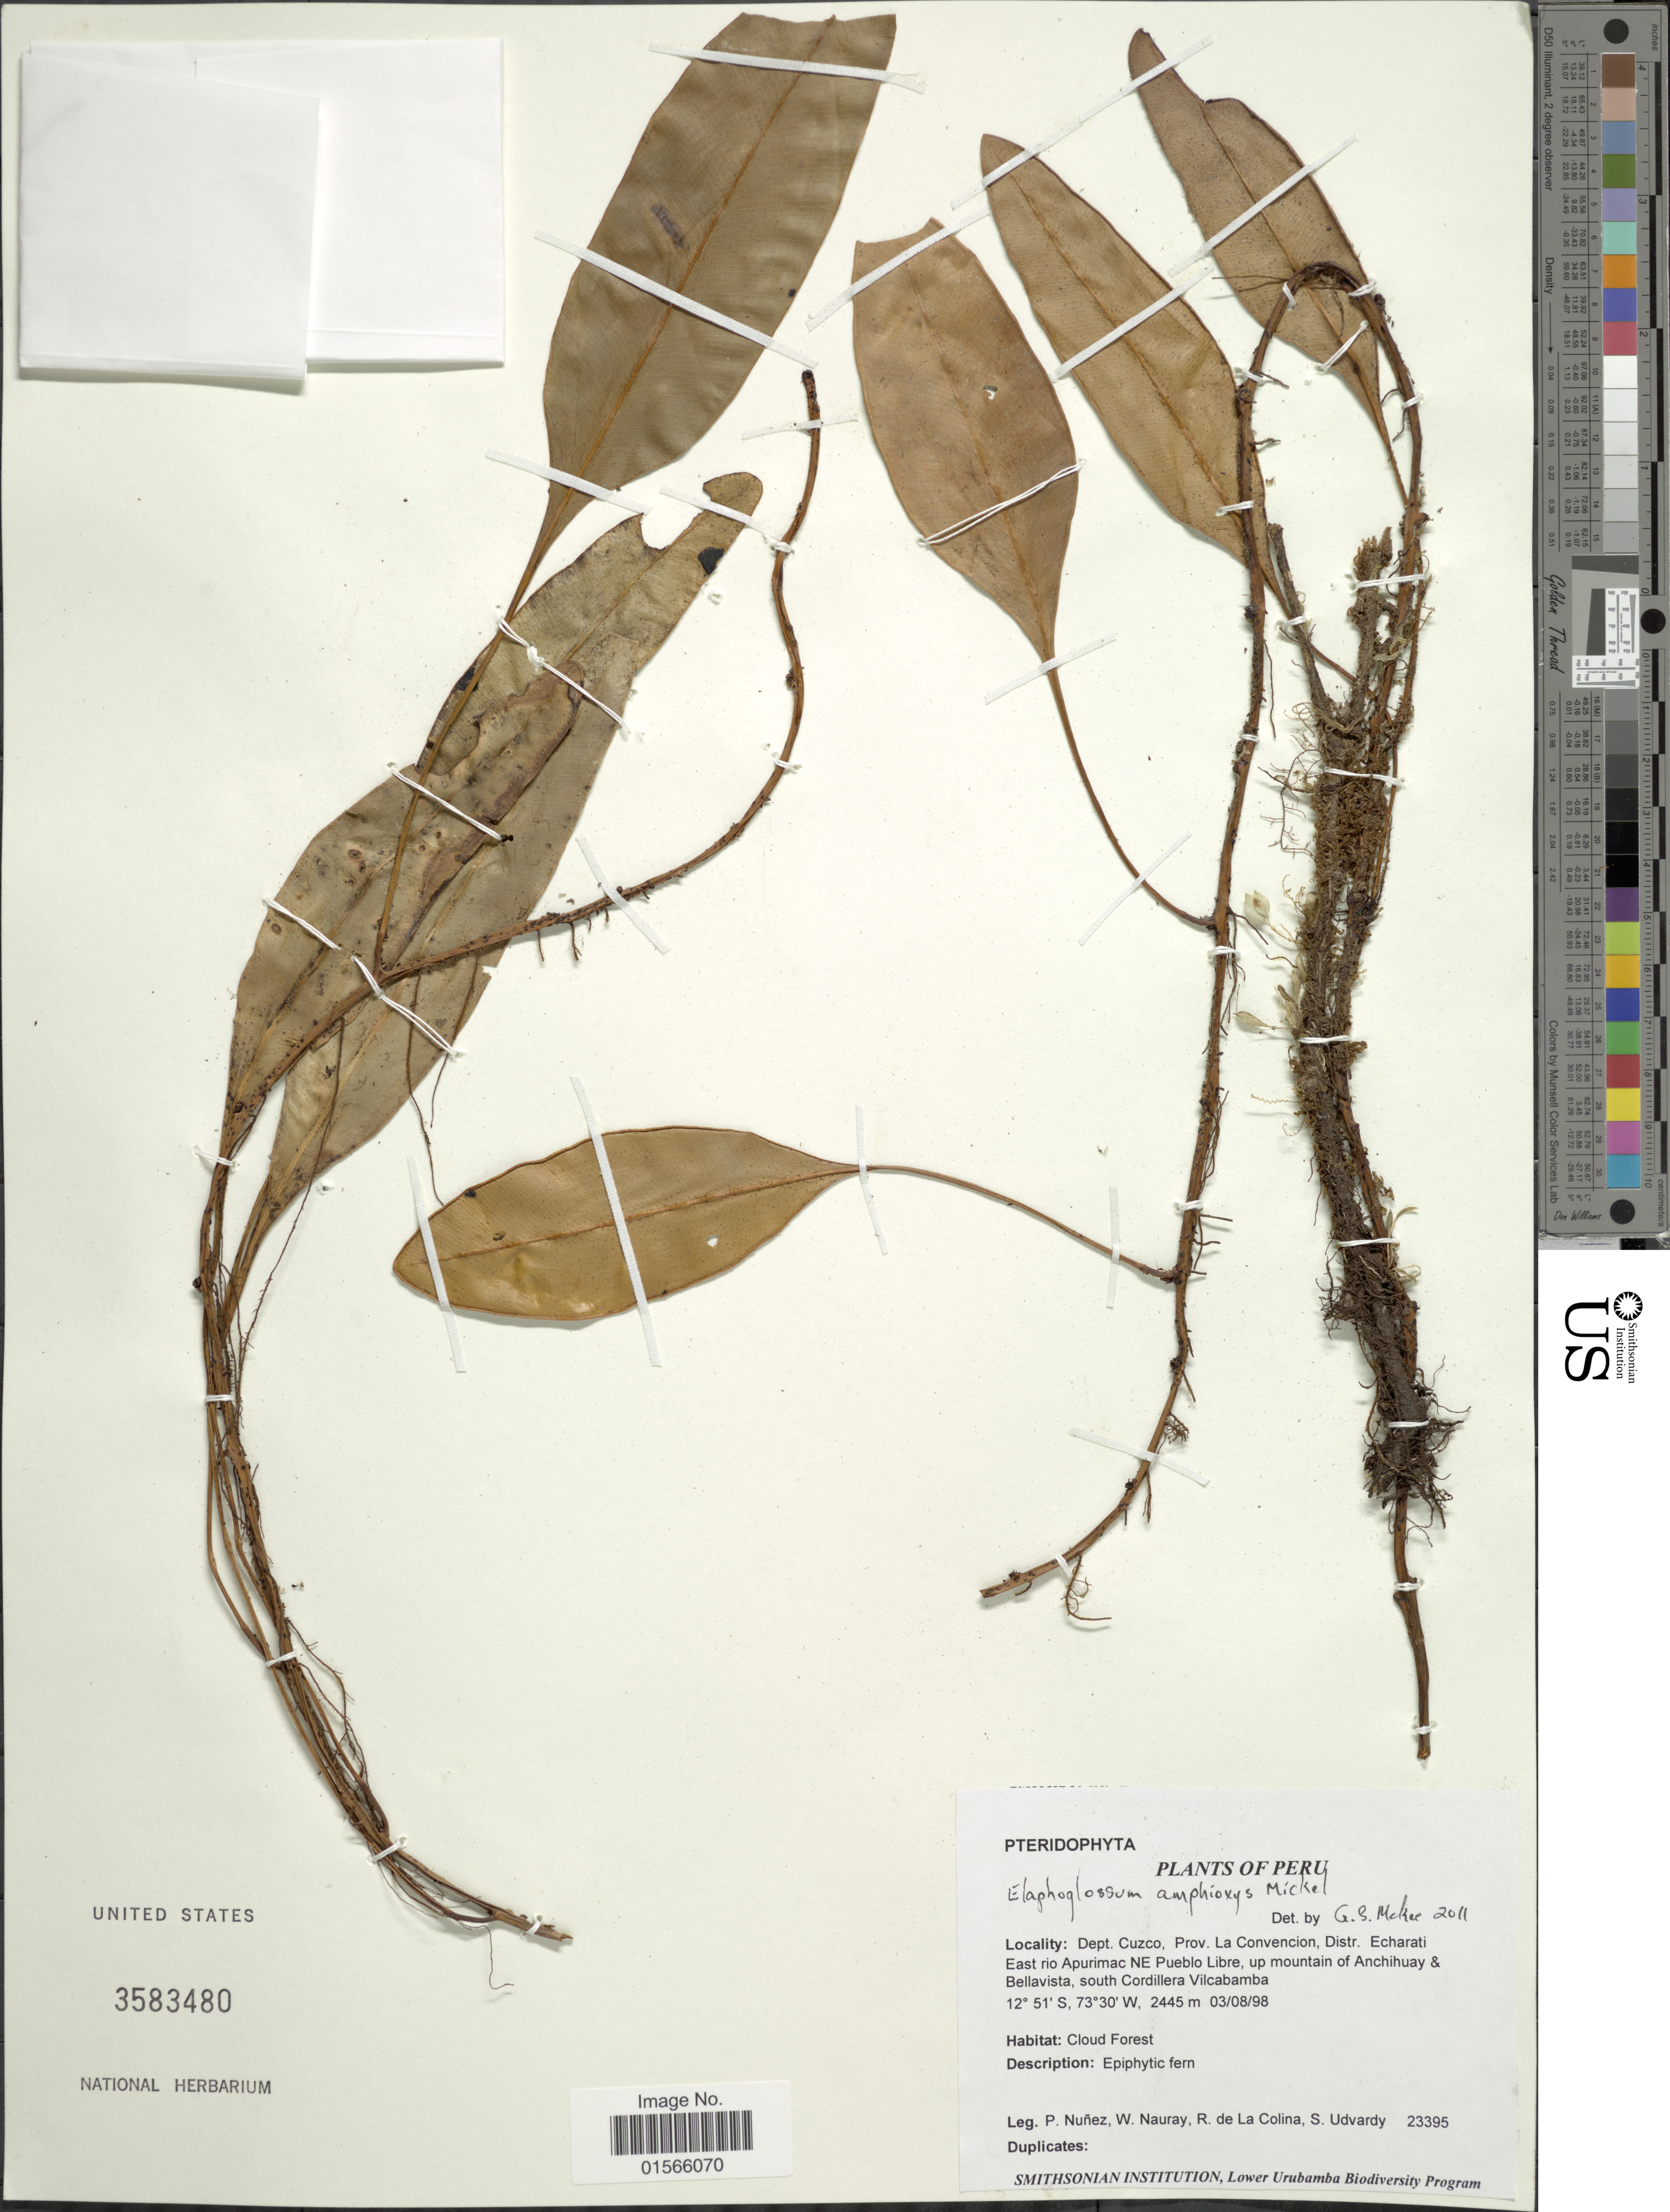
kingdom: Plantae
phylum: Tracheophyta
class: Polypodiopsida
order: Polypodiales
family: Dryopteridaceae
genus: Elaphoglossum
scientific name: Elaphoglossum amphioxys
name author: Mickel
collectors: P. Nuñez V., W. Nauray, R. de La Colina & S. Udvardy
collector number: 23395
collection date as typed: Transcribed d/m/y: 3/8/98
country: Peru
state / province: Cusco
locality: Depto. Cuzco, Prov. La Convencion, Distr. Echarati East rio Apurimac NE Pueblo Libre, up mountain of Anchihuay & Bellavista, south Cordillera Vilcabamba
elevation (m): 2445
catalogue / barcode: US 3583480